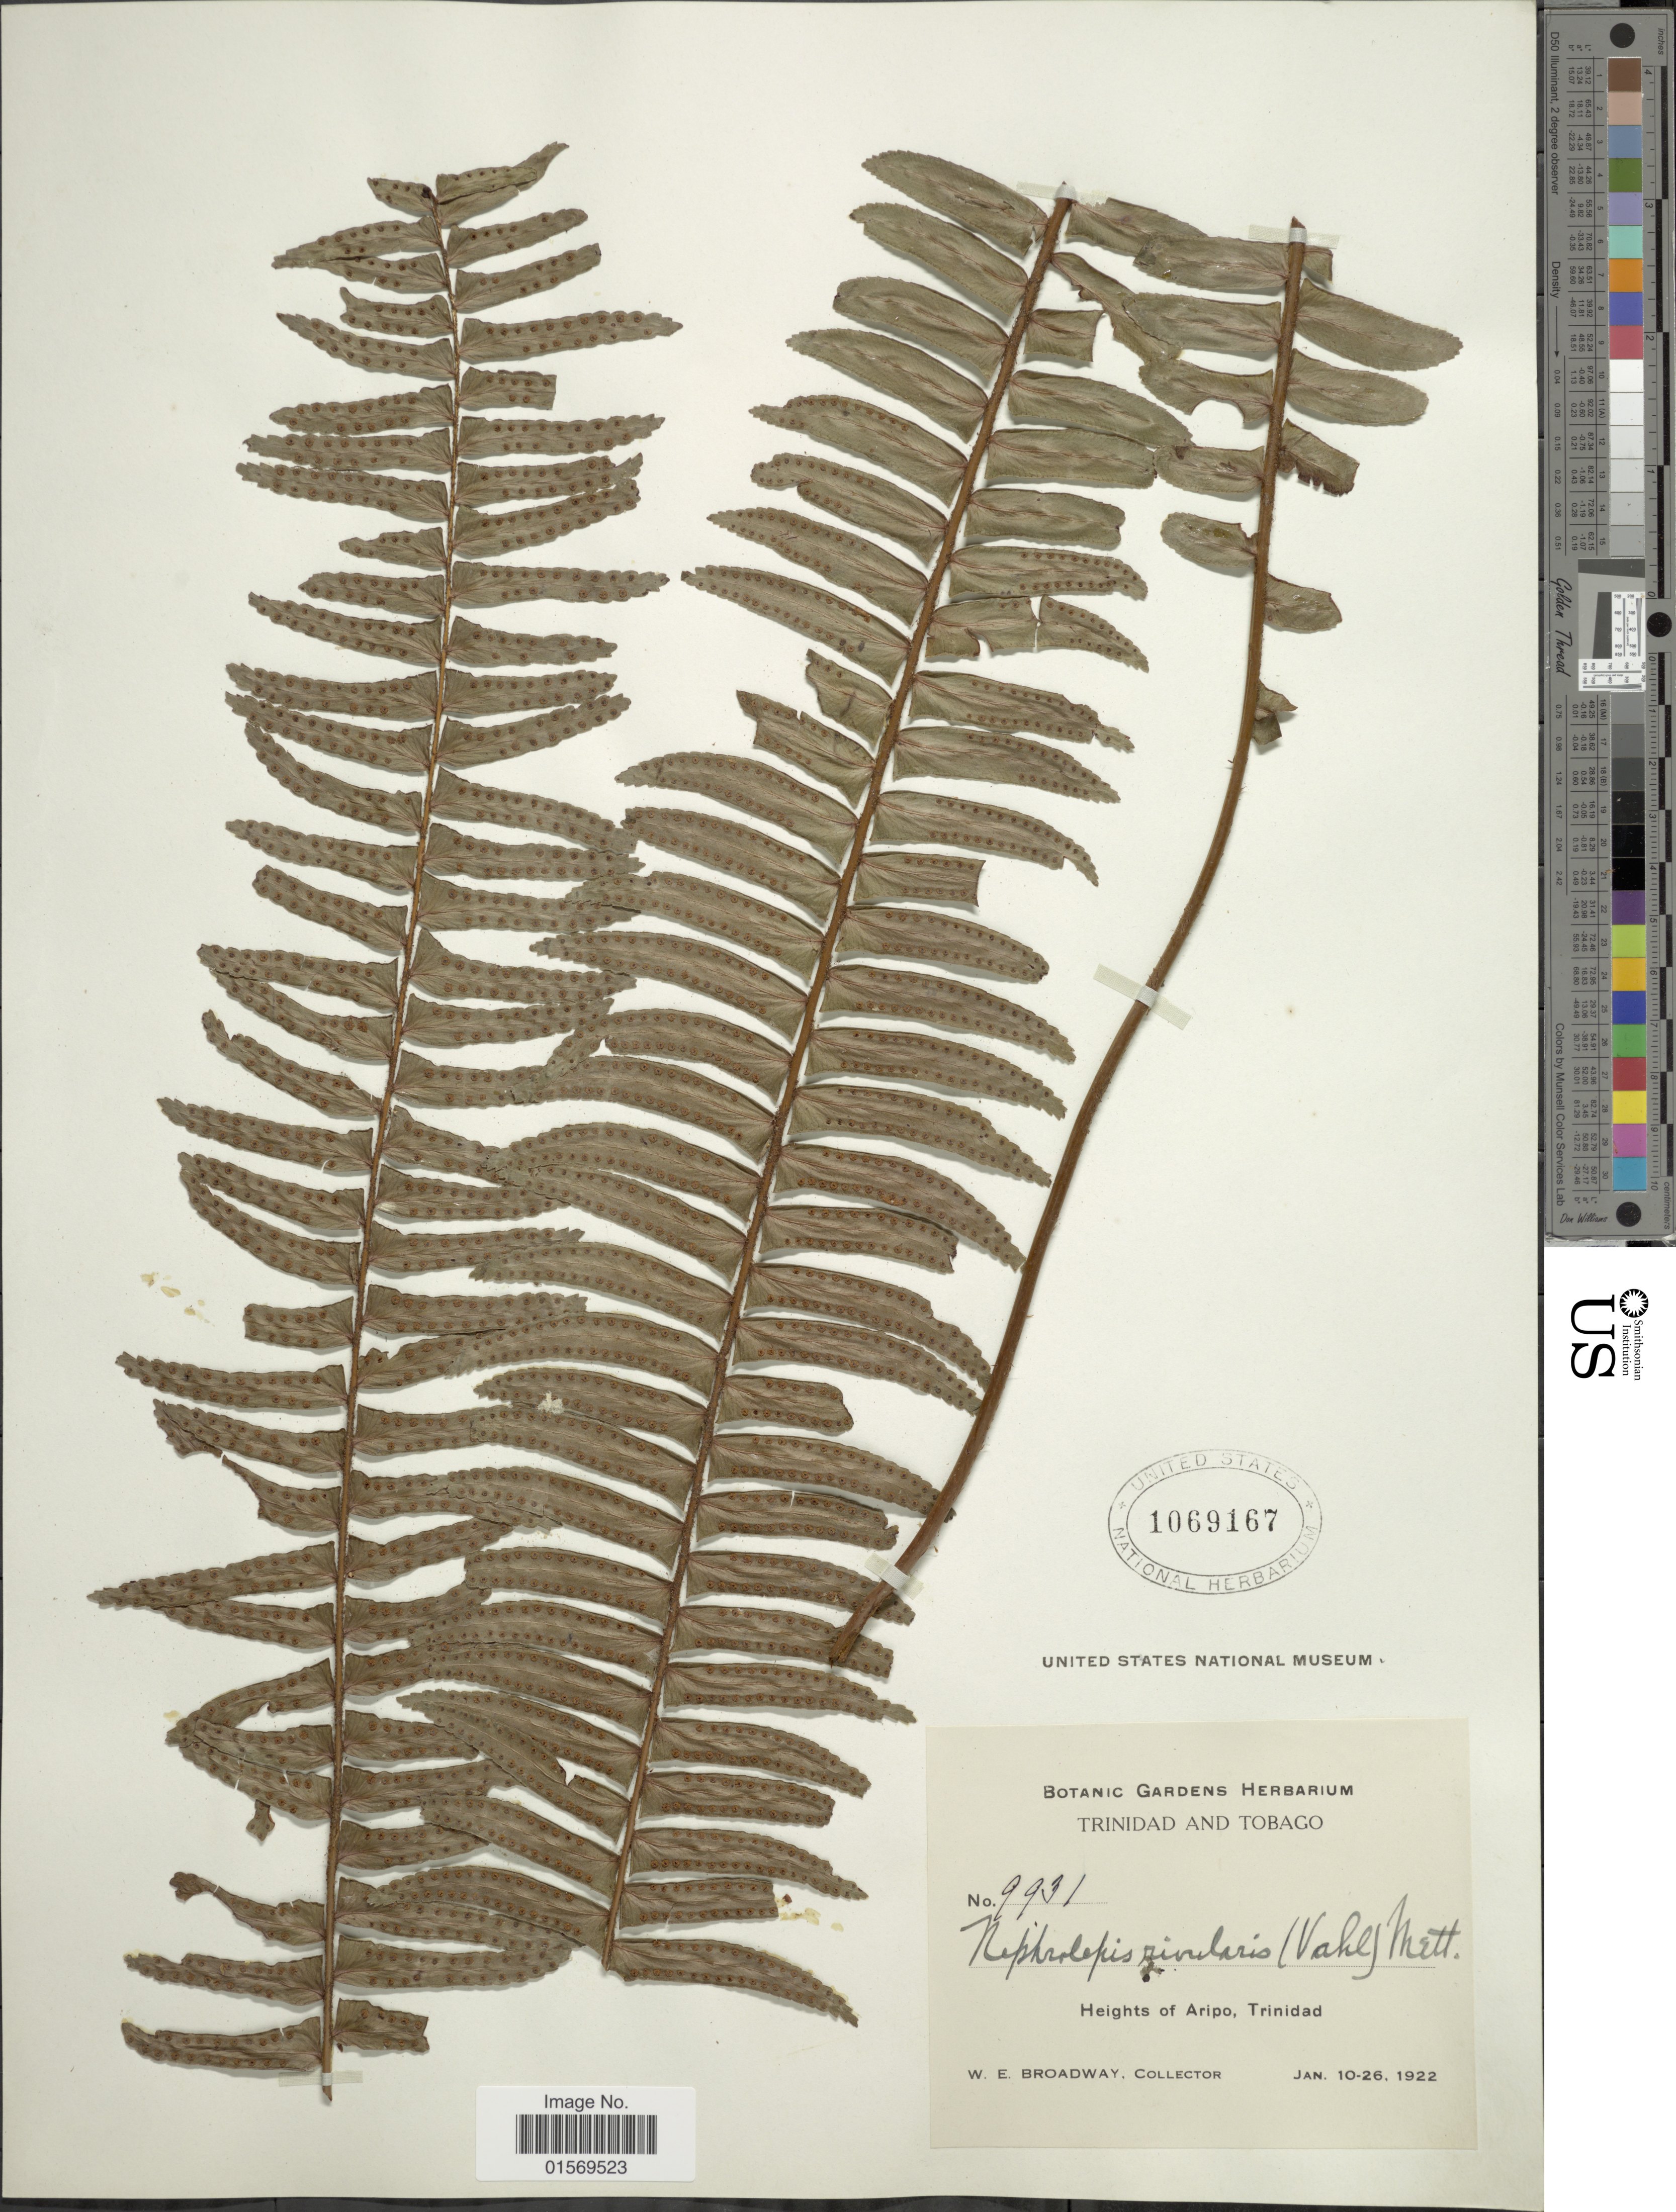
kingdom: Plantae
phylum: Tracheophyta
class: Polypodiopsida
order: Polypodiales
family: Nephrolepidaceae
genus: Nephrolepis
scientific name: Nephrolepis rivularis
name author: (Vahl) Mett. ex Krug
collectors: W. E. Broadway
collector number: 9931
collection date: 1922-01-10/1922-01-26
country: Trinidad and Tobago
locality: Trinidad and Tobago, Heigts of Aripo, Trinidad.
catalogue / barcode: US 1069167